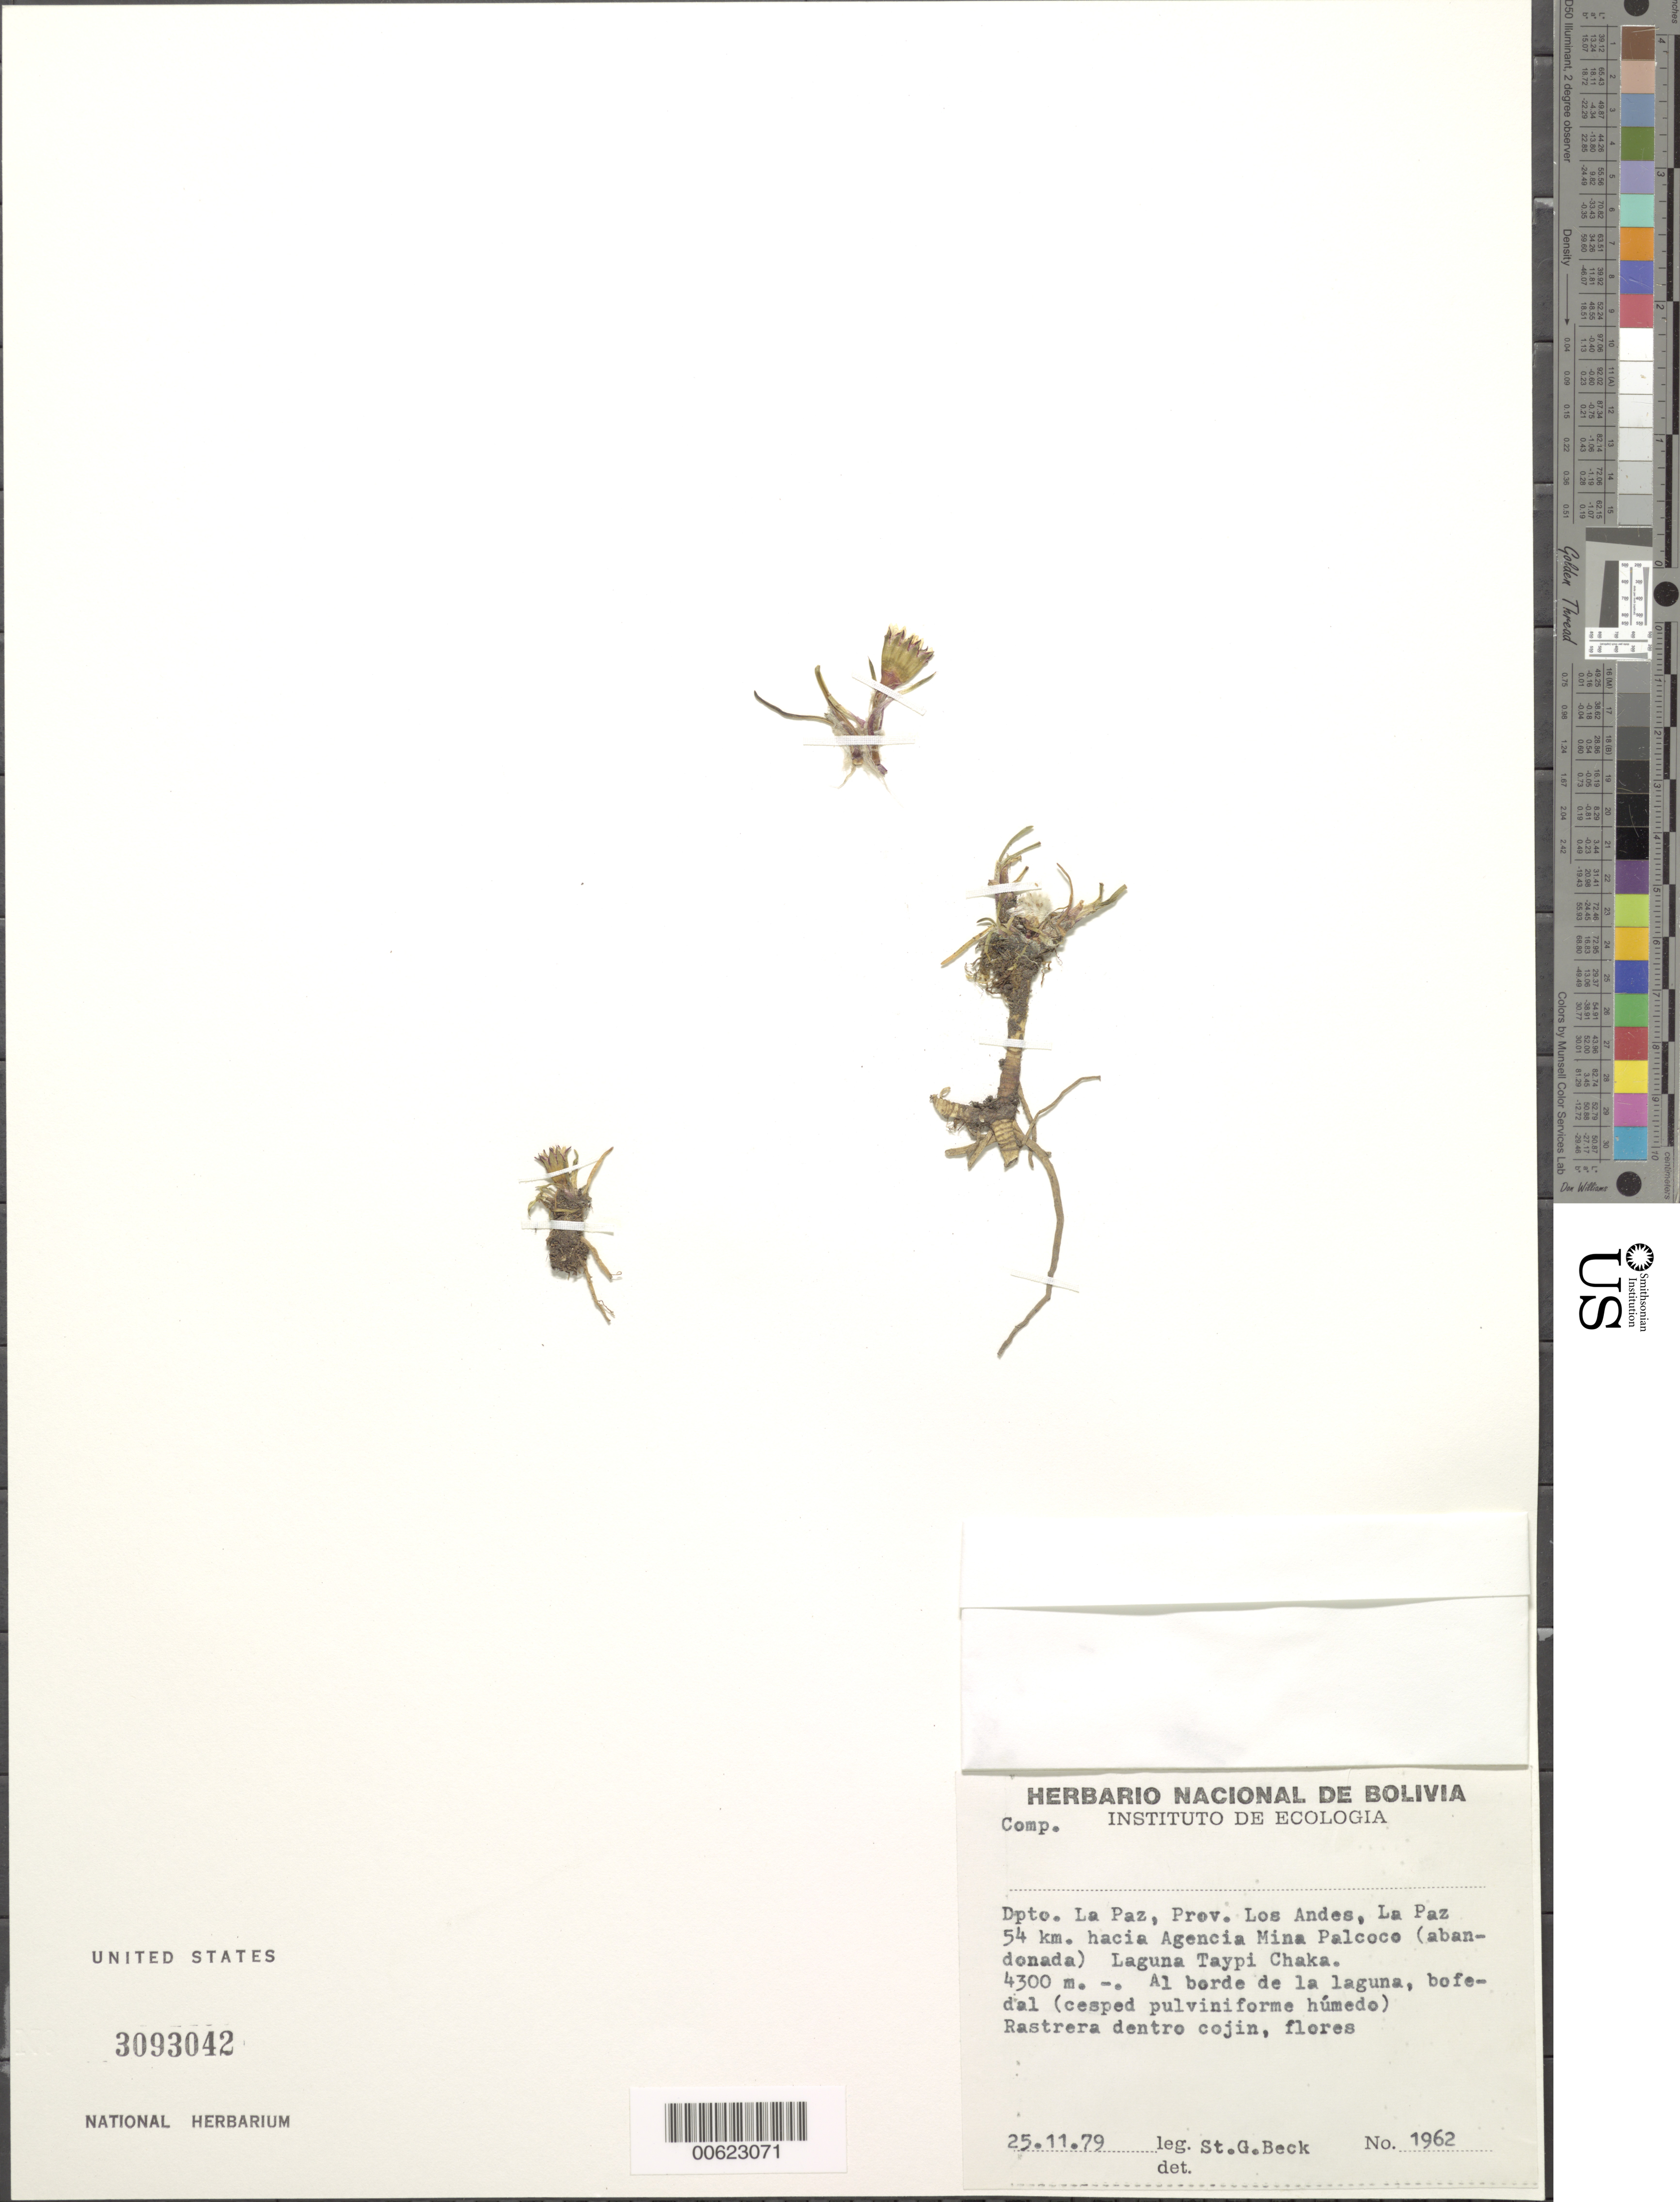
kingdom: Plantae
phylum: Tracheophyta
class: Magnoliopsida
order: Asterales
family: Asteraceae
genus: Werneria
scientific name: Werneria pygmaea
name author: Gillies ex Hook. & Arn.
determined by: Calvo, Joel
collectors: S. Beck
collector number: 1962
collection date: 1979-11-25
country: Bolivia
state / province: La Paz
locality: Prov. Los Andes, La Paz 54 km hacia Agencia Mina Palcoco (abandonada)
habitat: bofedal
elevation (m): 4300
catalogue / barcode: US 3093042